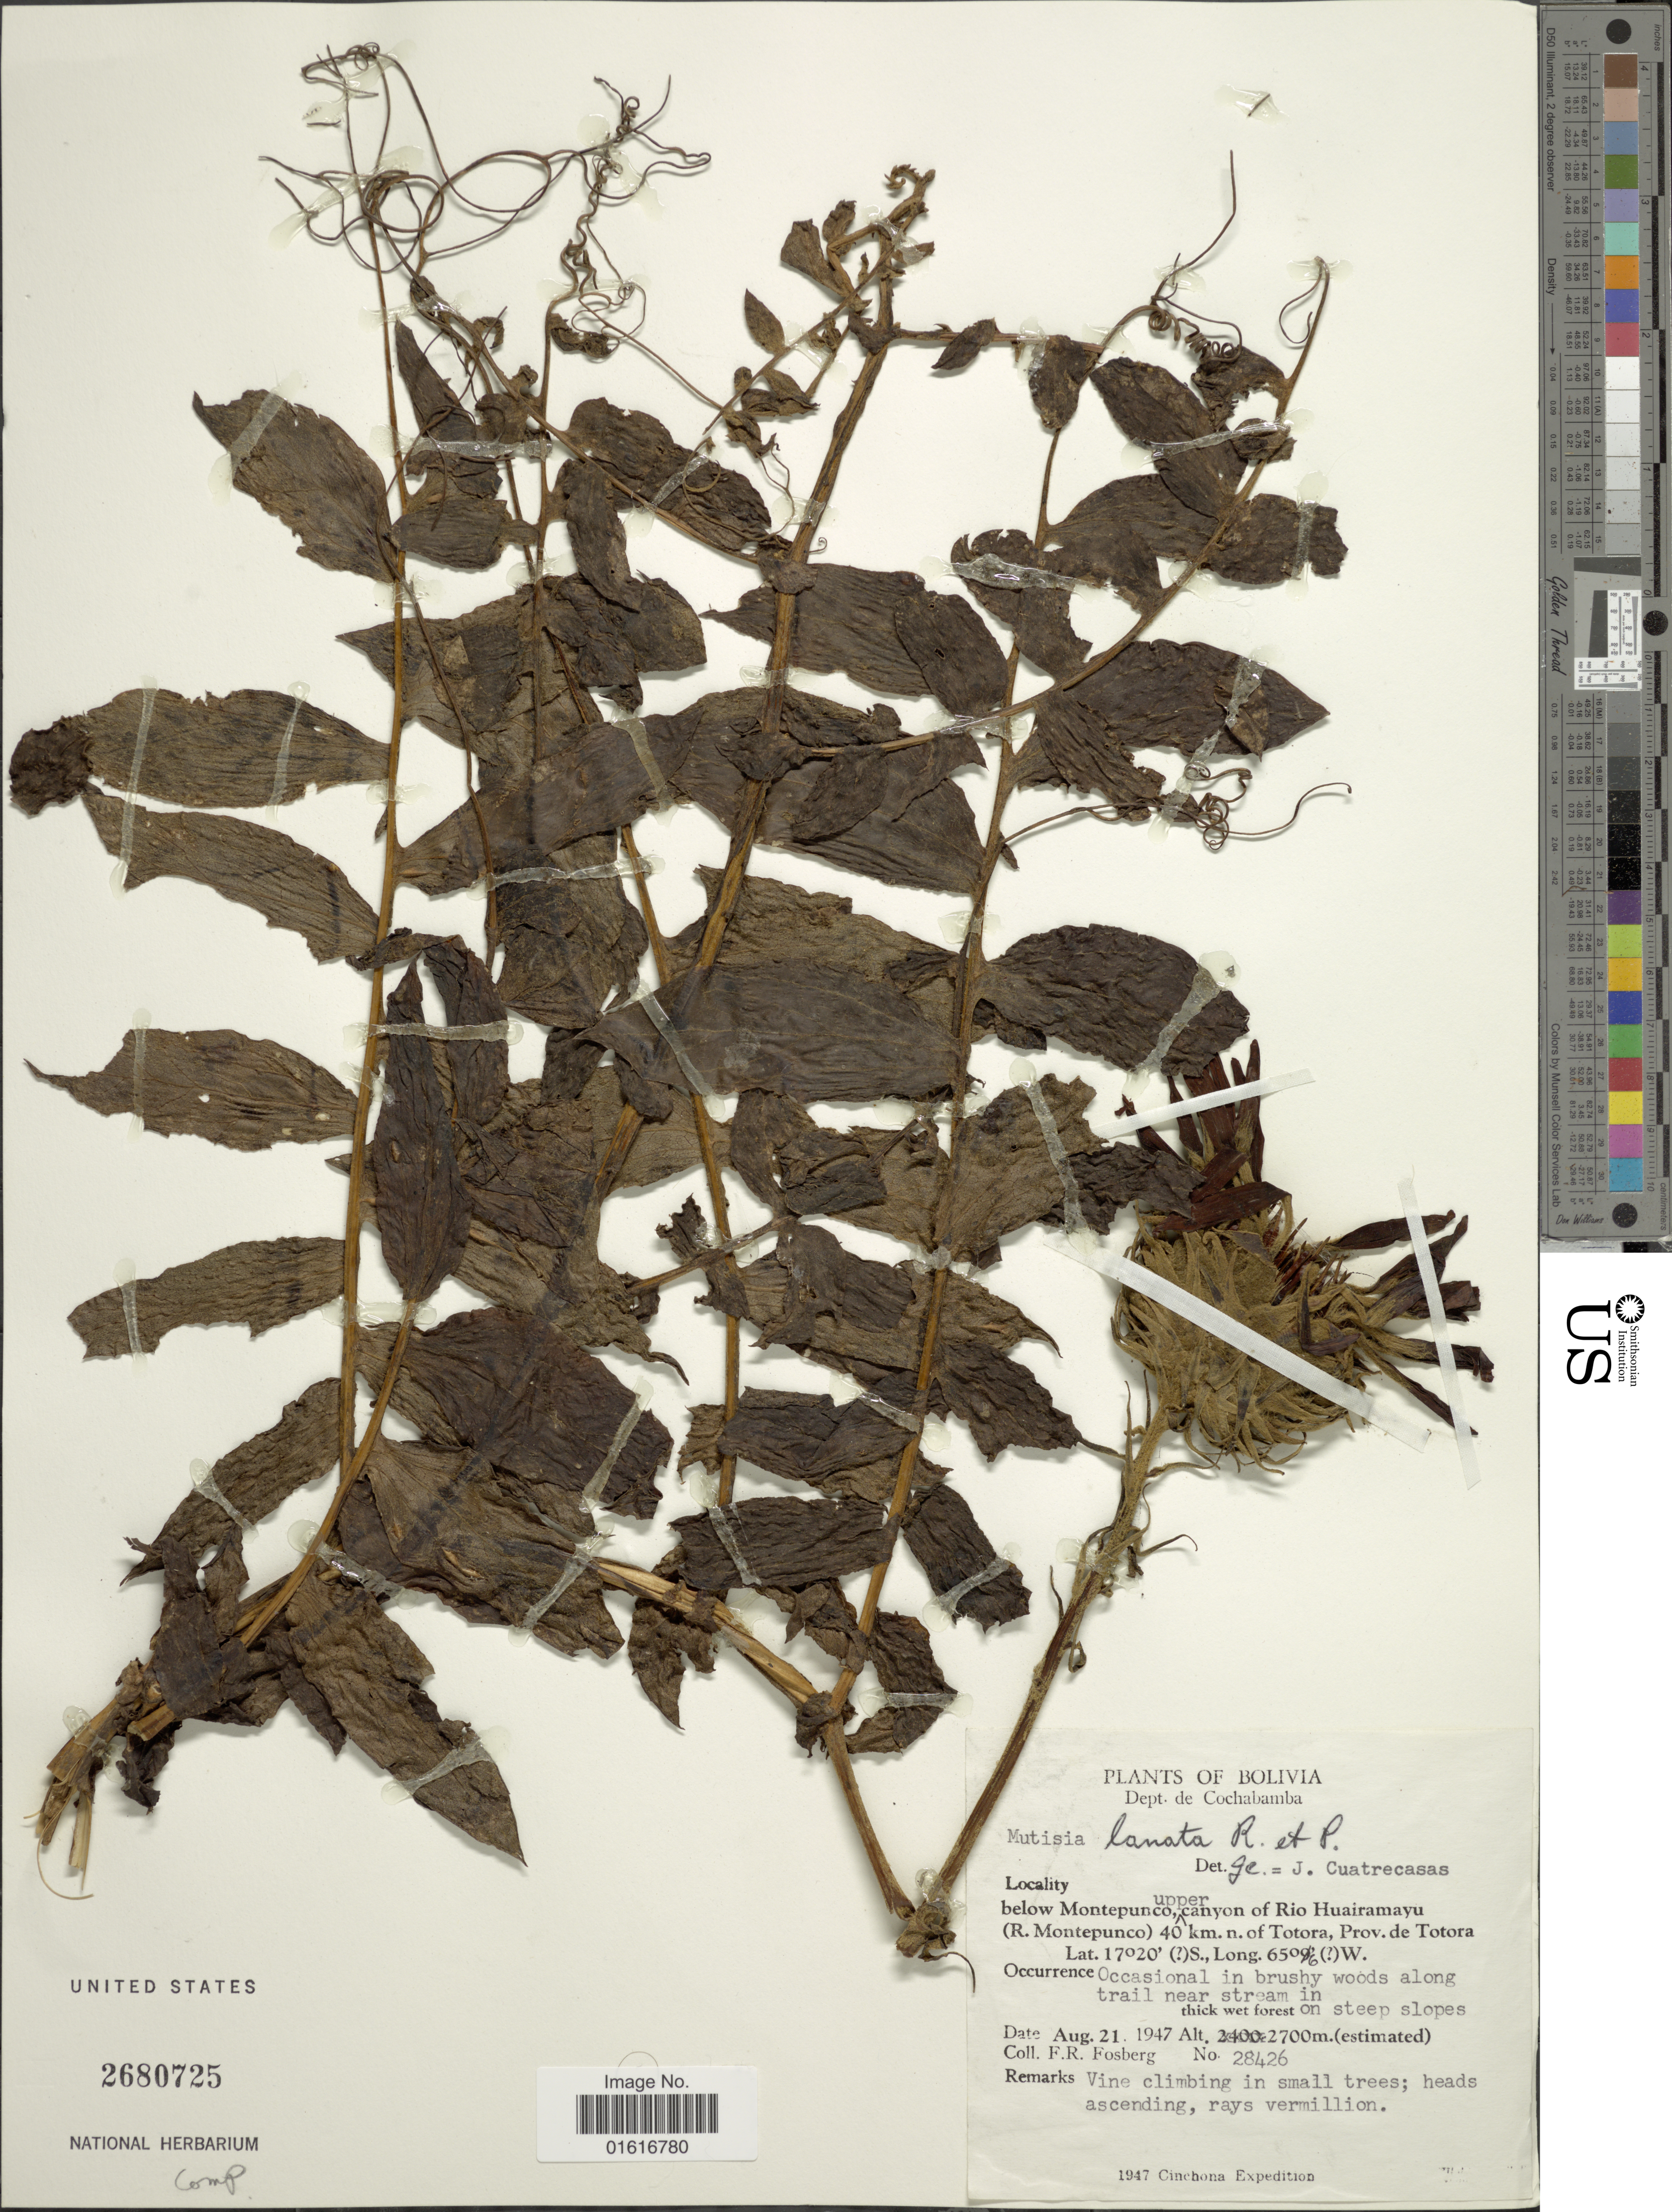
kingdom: Plantae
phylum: Tracheophyta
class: Magnoliopsida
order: Asterales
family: Asteraceae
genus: Mutisia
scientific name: Mutisia lanata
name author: Ruiz & Pav.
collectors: F. R. Fosberg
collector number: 28426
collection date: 1947-08-21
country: Bolivia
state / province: Cochabamba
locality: Below Montepunco, upper canyon of Rio Huairamayu (R. Montepunco) 40 km. n. of Totora, Prov. de Totora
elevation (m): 2700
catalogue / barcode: US 2680725